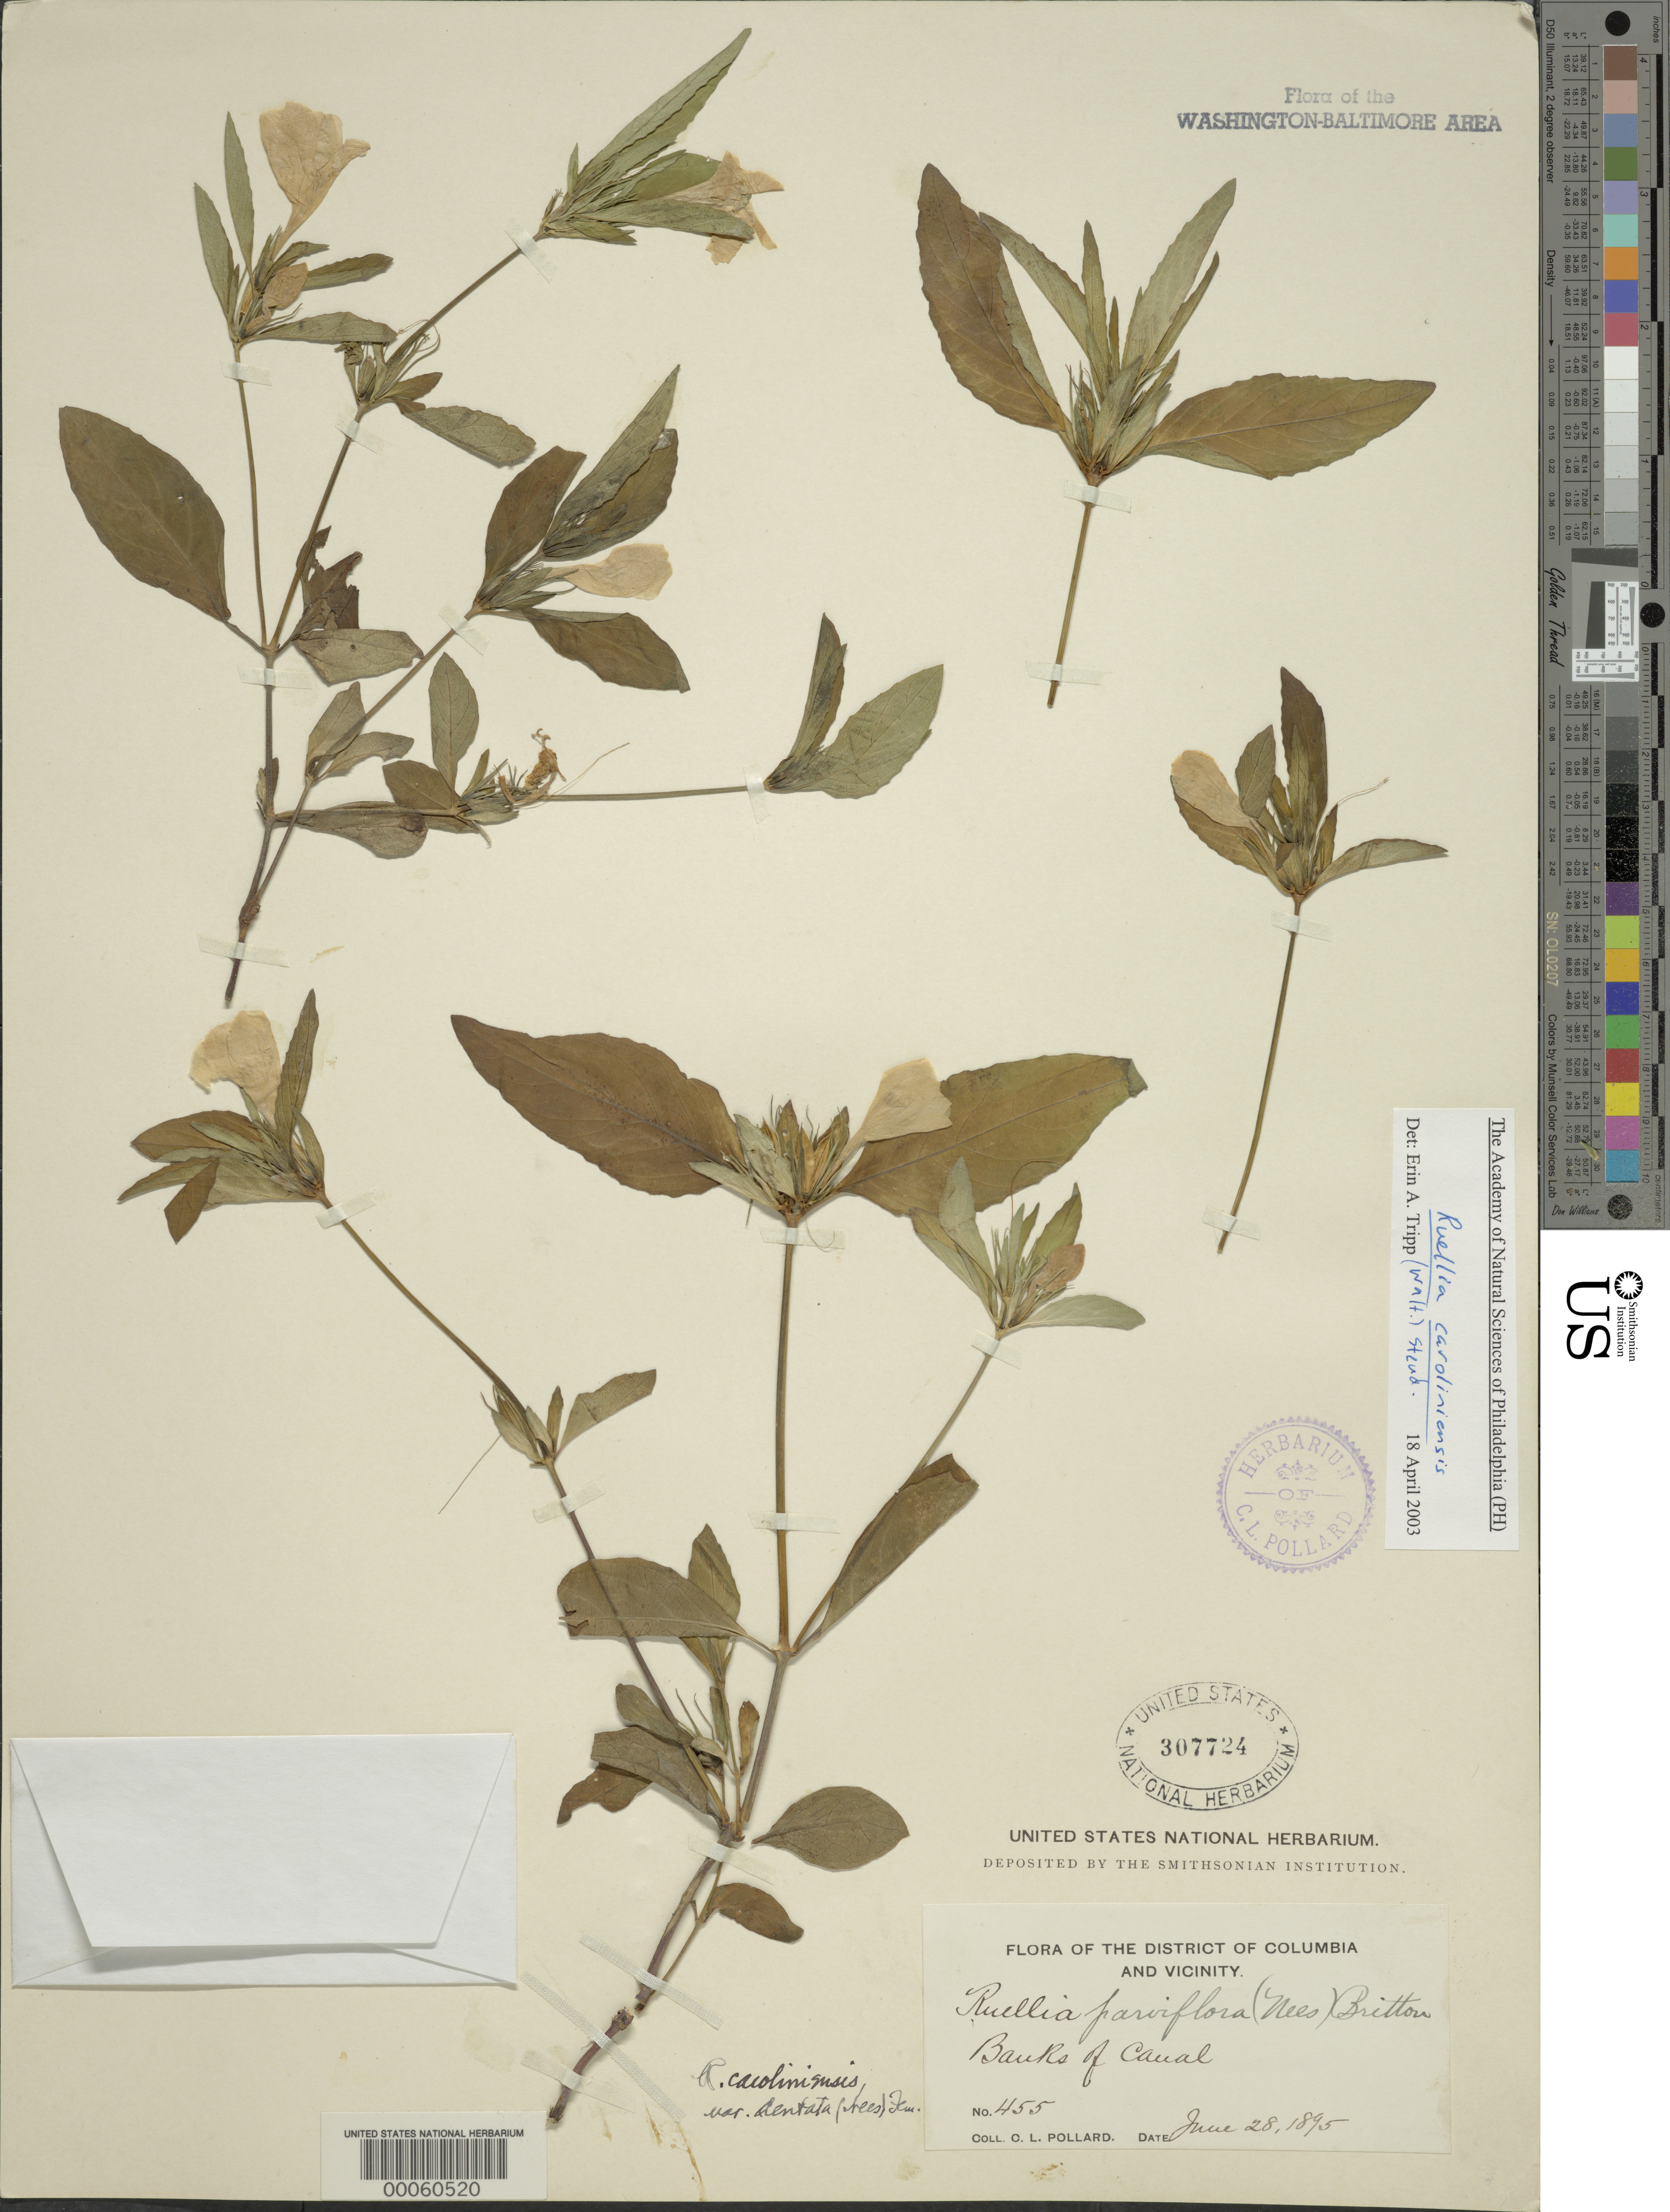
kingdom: Plantae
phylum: Tracheophyta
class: Magnoliopsida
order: Lamiales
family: Acanthaceae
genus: Ruellia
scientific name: Ruellia caroliniensis var. dentata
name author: (Nees ex DC.) Fernald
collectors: W. R. Pollard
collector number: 455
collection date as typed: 28 Jun 1895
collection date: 1895-06-28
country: United States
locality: C. and O. Canal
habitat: Bank of canal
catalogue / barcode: US 307724